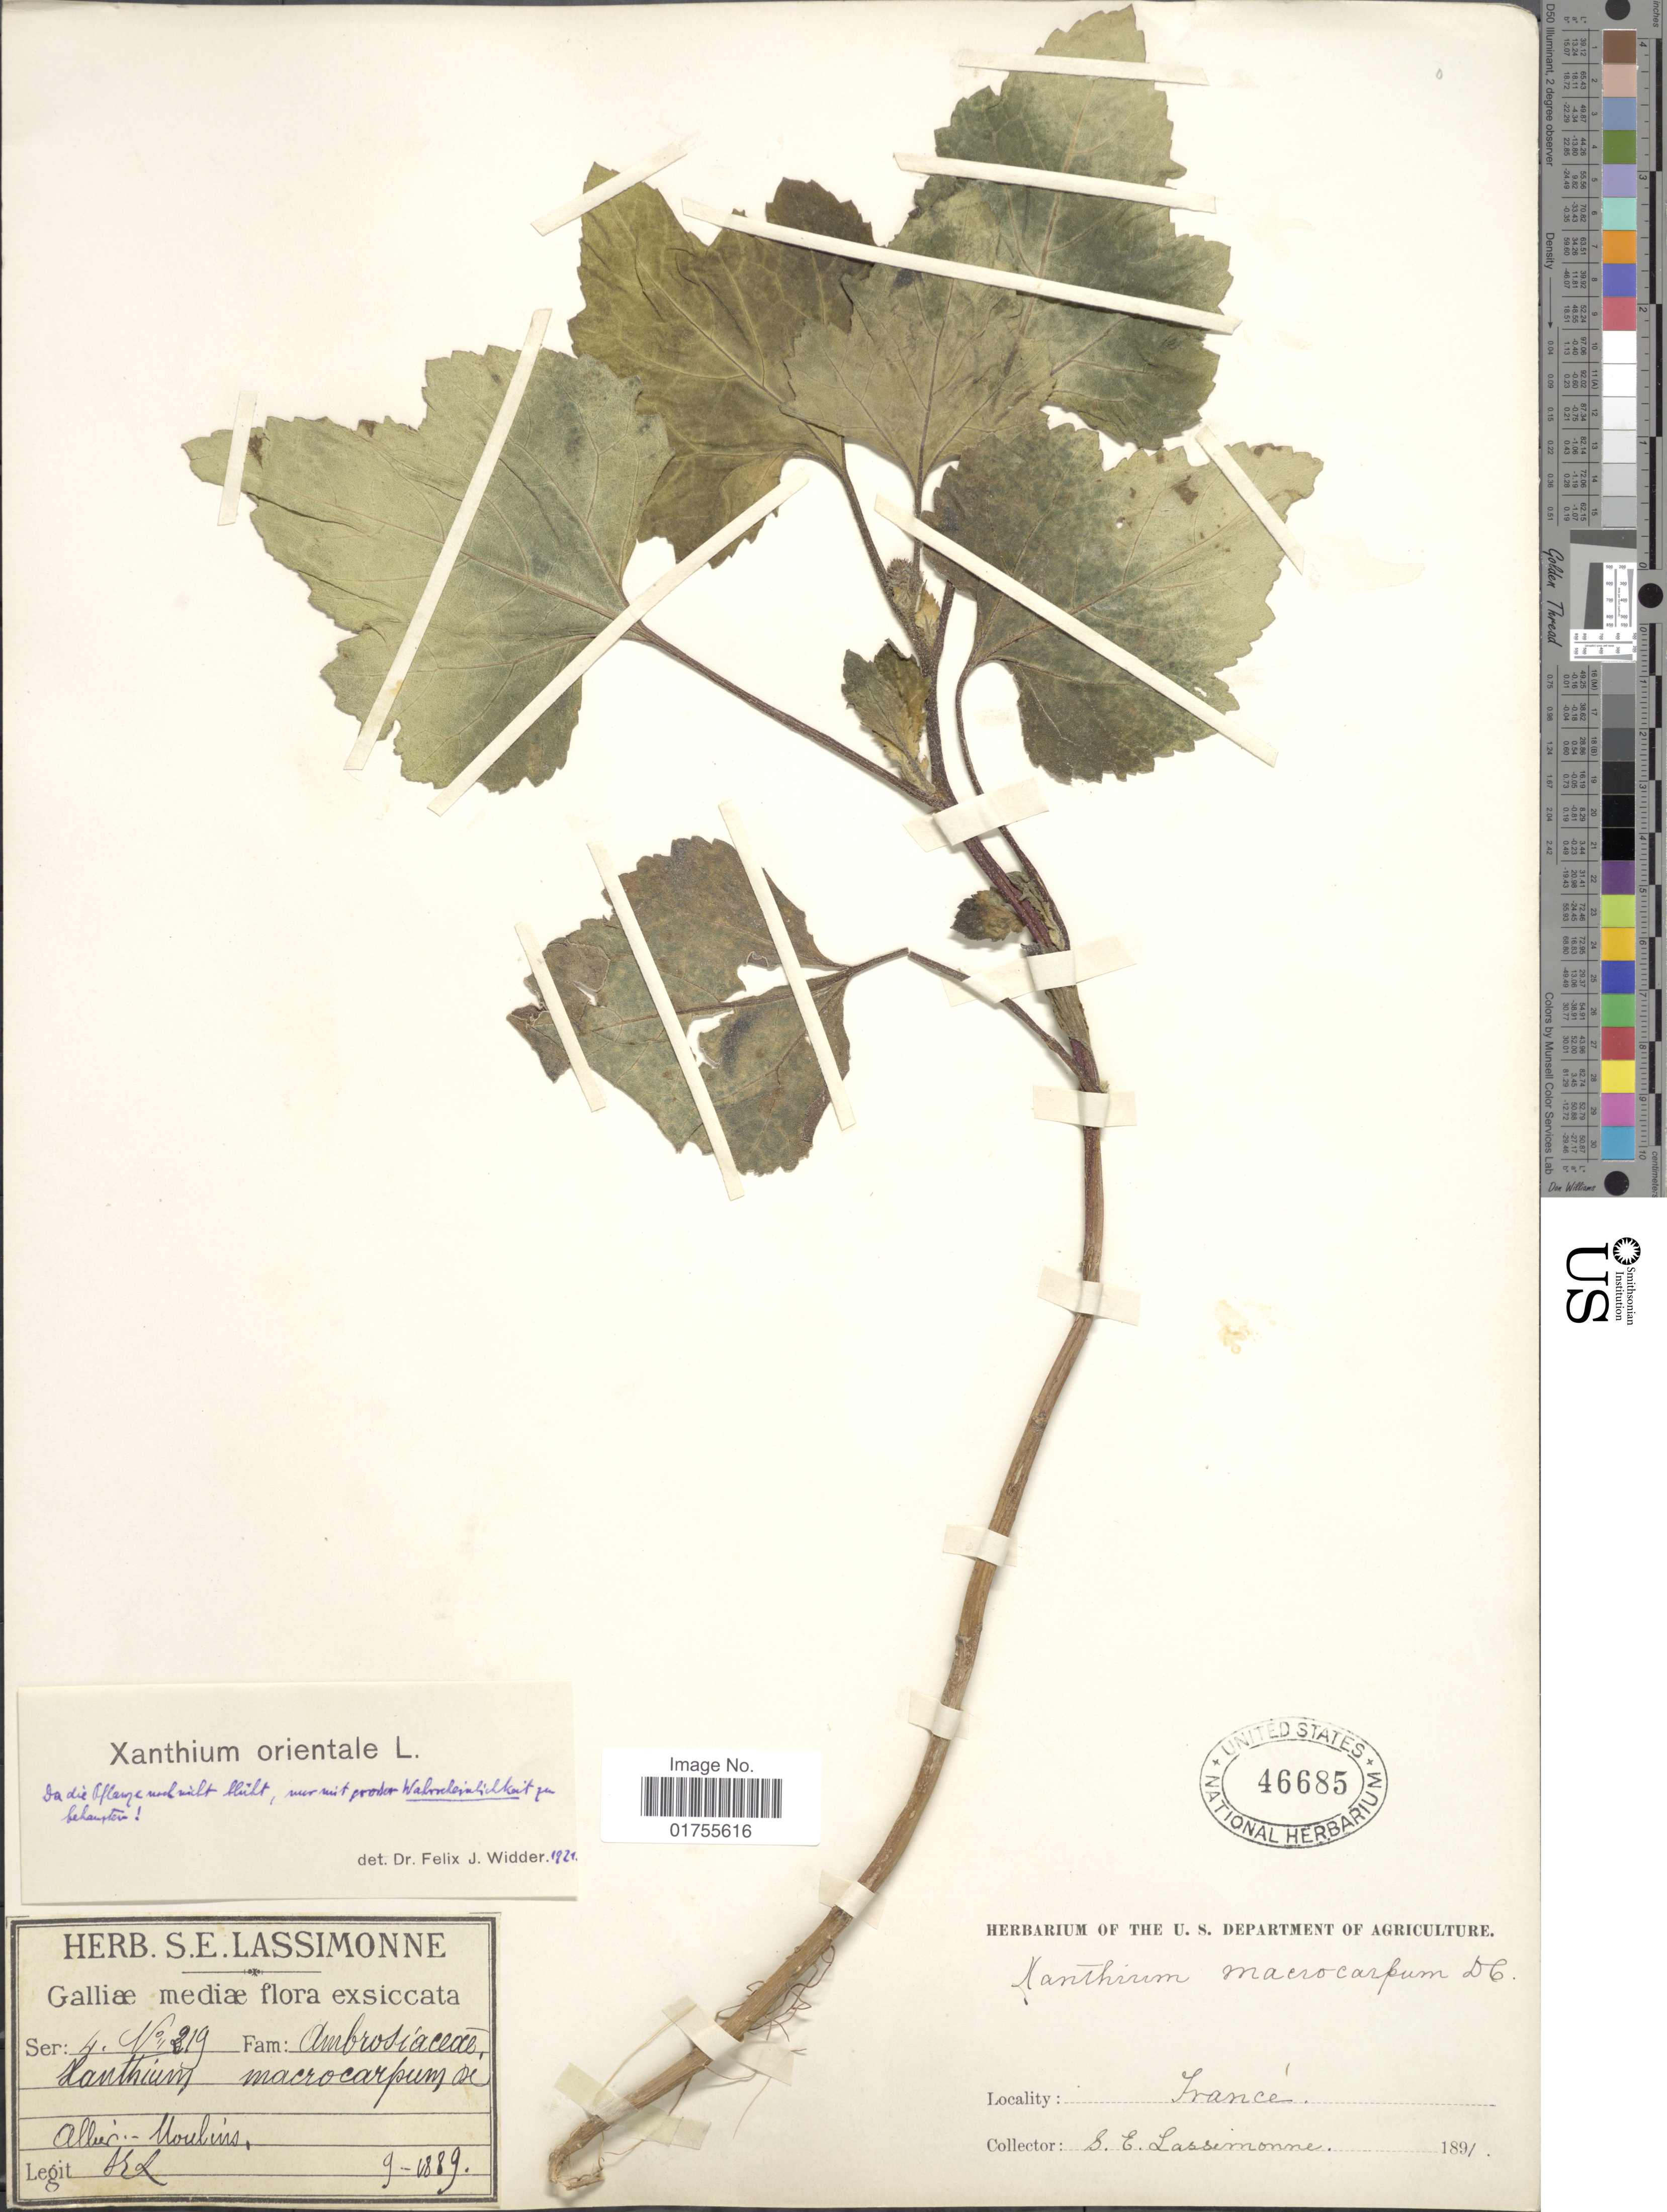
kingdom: Plantae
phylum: Tracheophyta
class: Magnoliopsida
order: Asterales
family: Asteraceae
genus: Xanthium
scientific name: Xanthium orientale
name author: L.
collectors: S. Lassimonne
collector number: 219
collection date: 1889-09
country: France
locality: Galliae mediae, [illegible text]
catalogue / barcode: US 46685